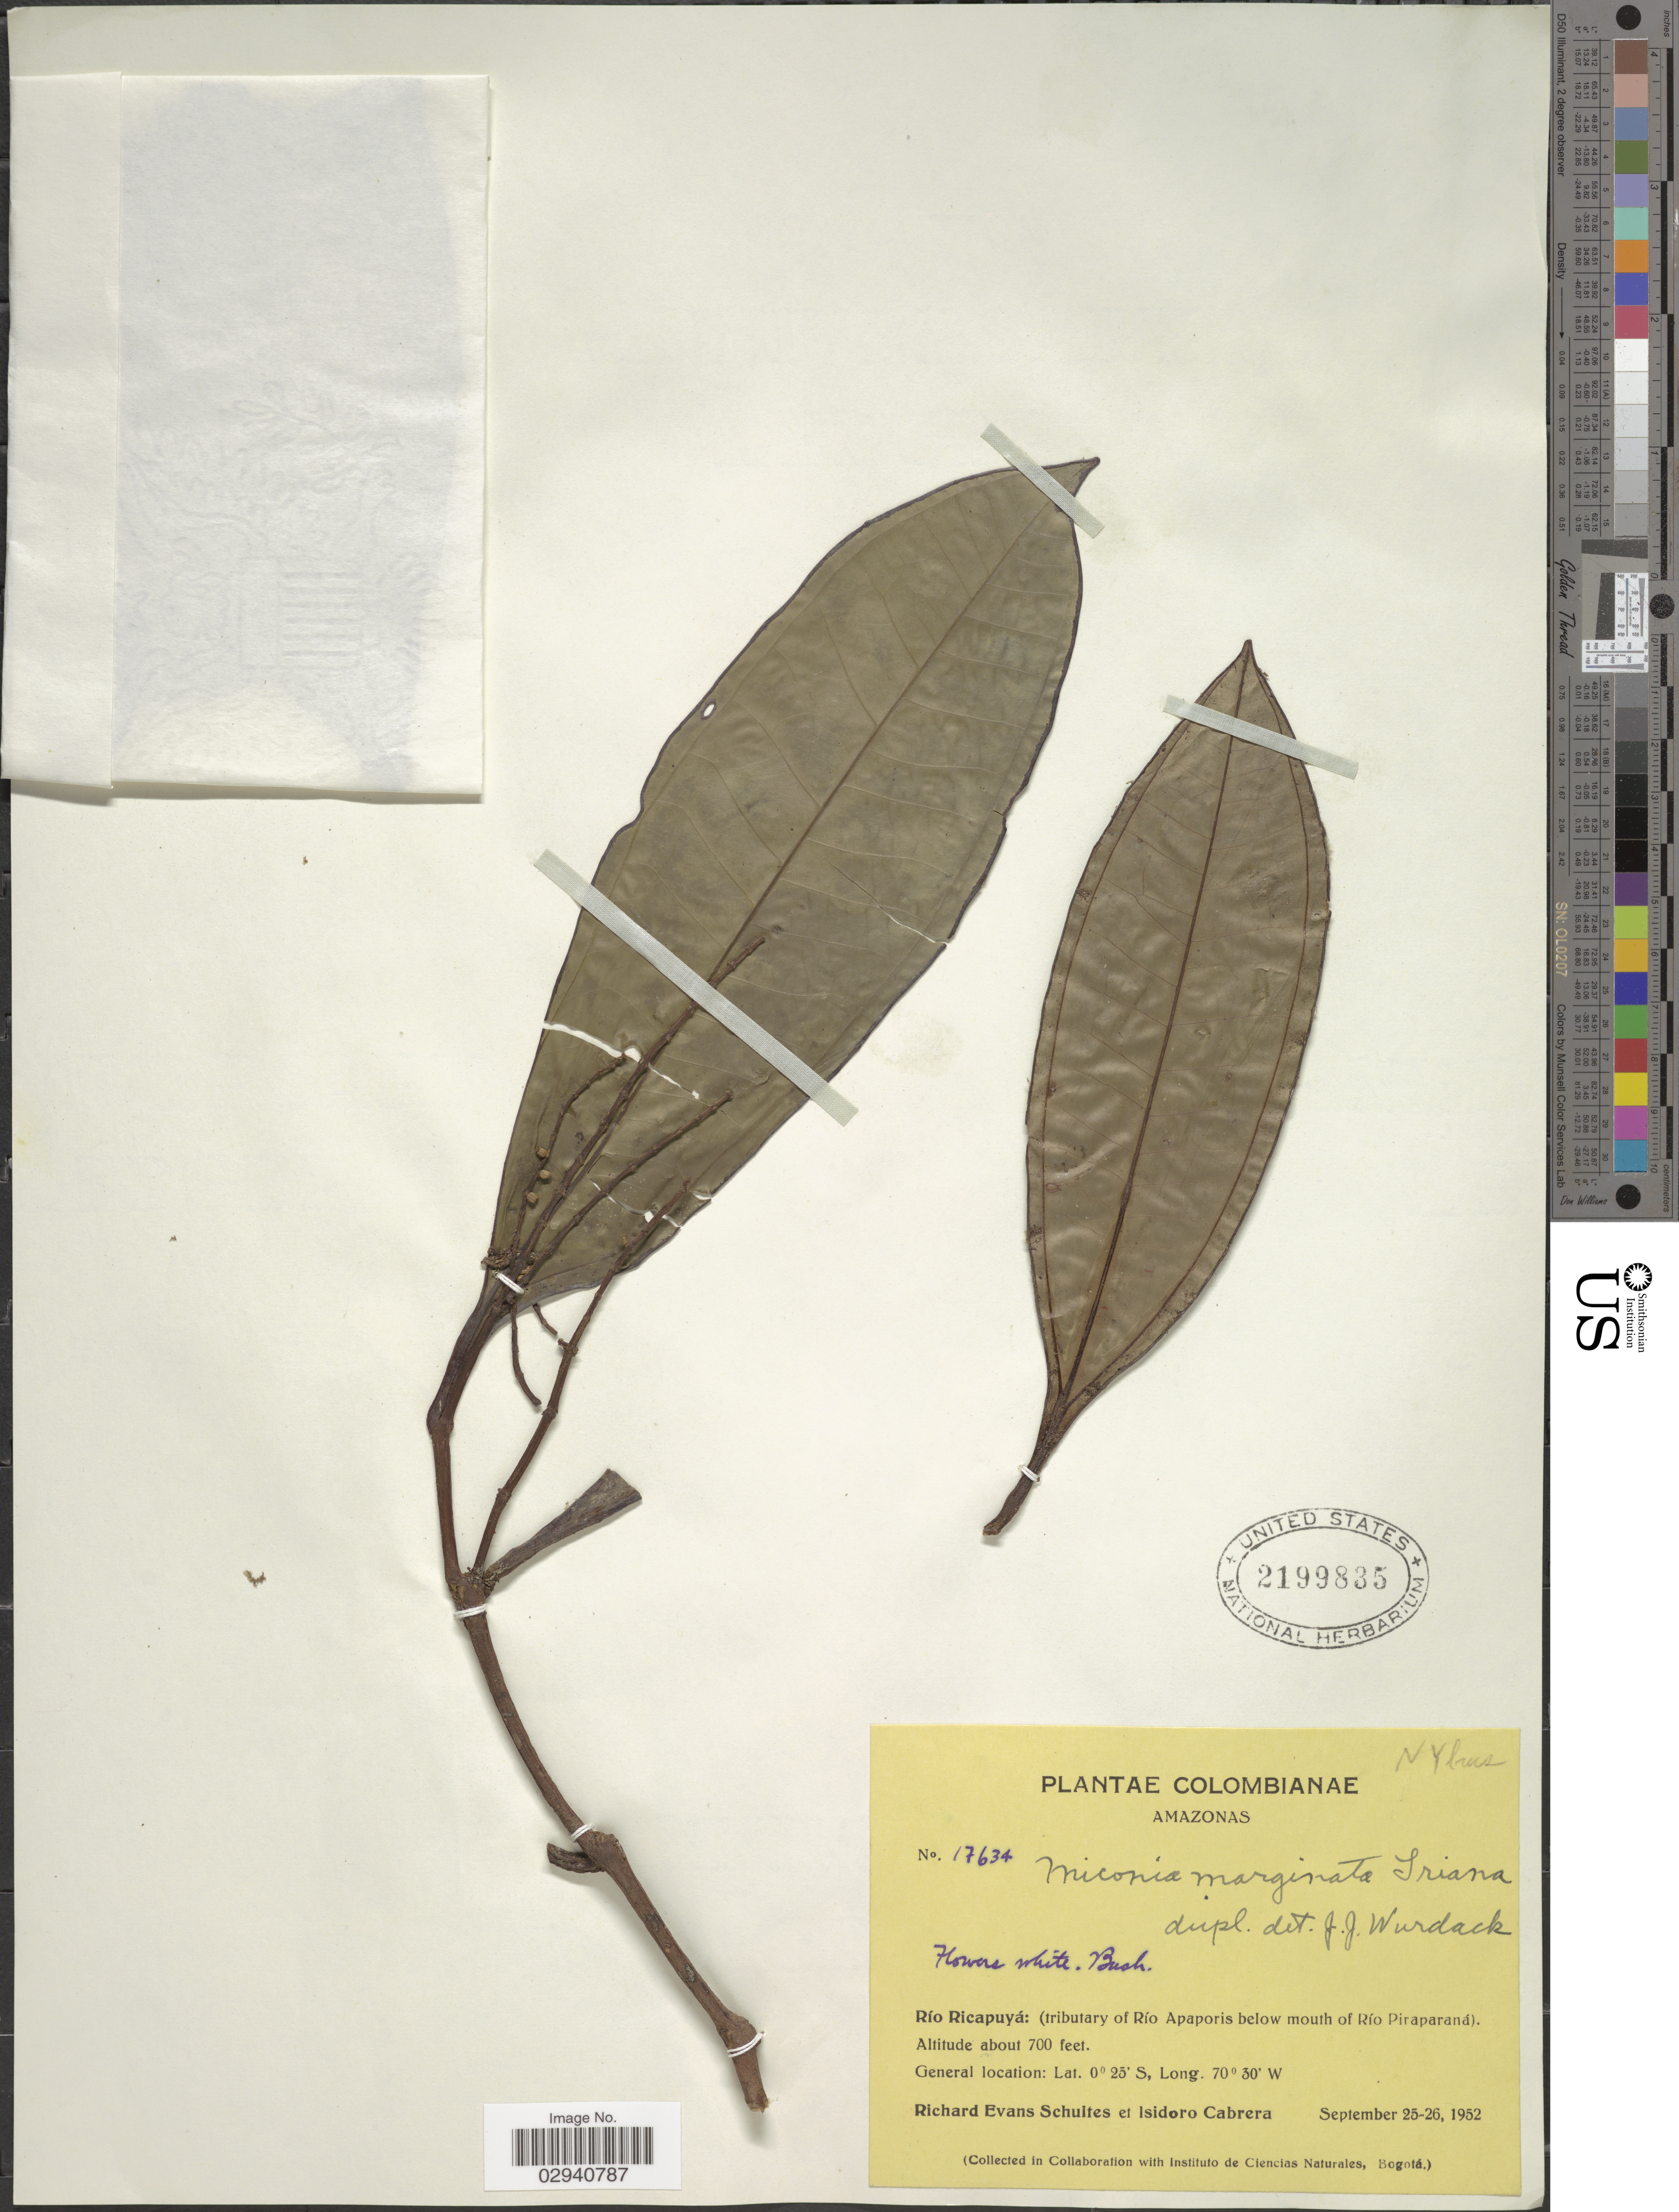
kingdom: Plantae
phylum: Tracheophyta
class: Magnoliopsida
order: Myrtales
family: Melastomataceae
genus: Miconia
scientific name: Miconia marginata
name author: Triana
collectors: R. E. Schultes & I. Cabrera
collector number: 17634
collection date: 1952-09-25/1952-09-26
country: Colombia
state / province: Amazônas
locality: Río Ricapuyá: (tributary of Río Apaporis below mouth of Río Piraparaná).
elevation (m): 213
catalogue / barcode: US 2199835